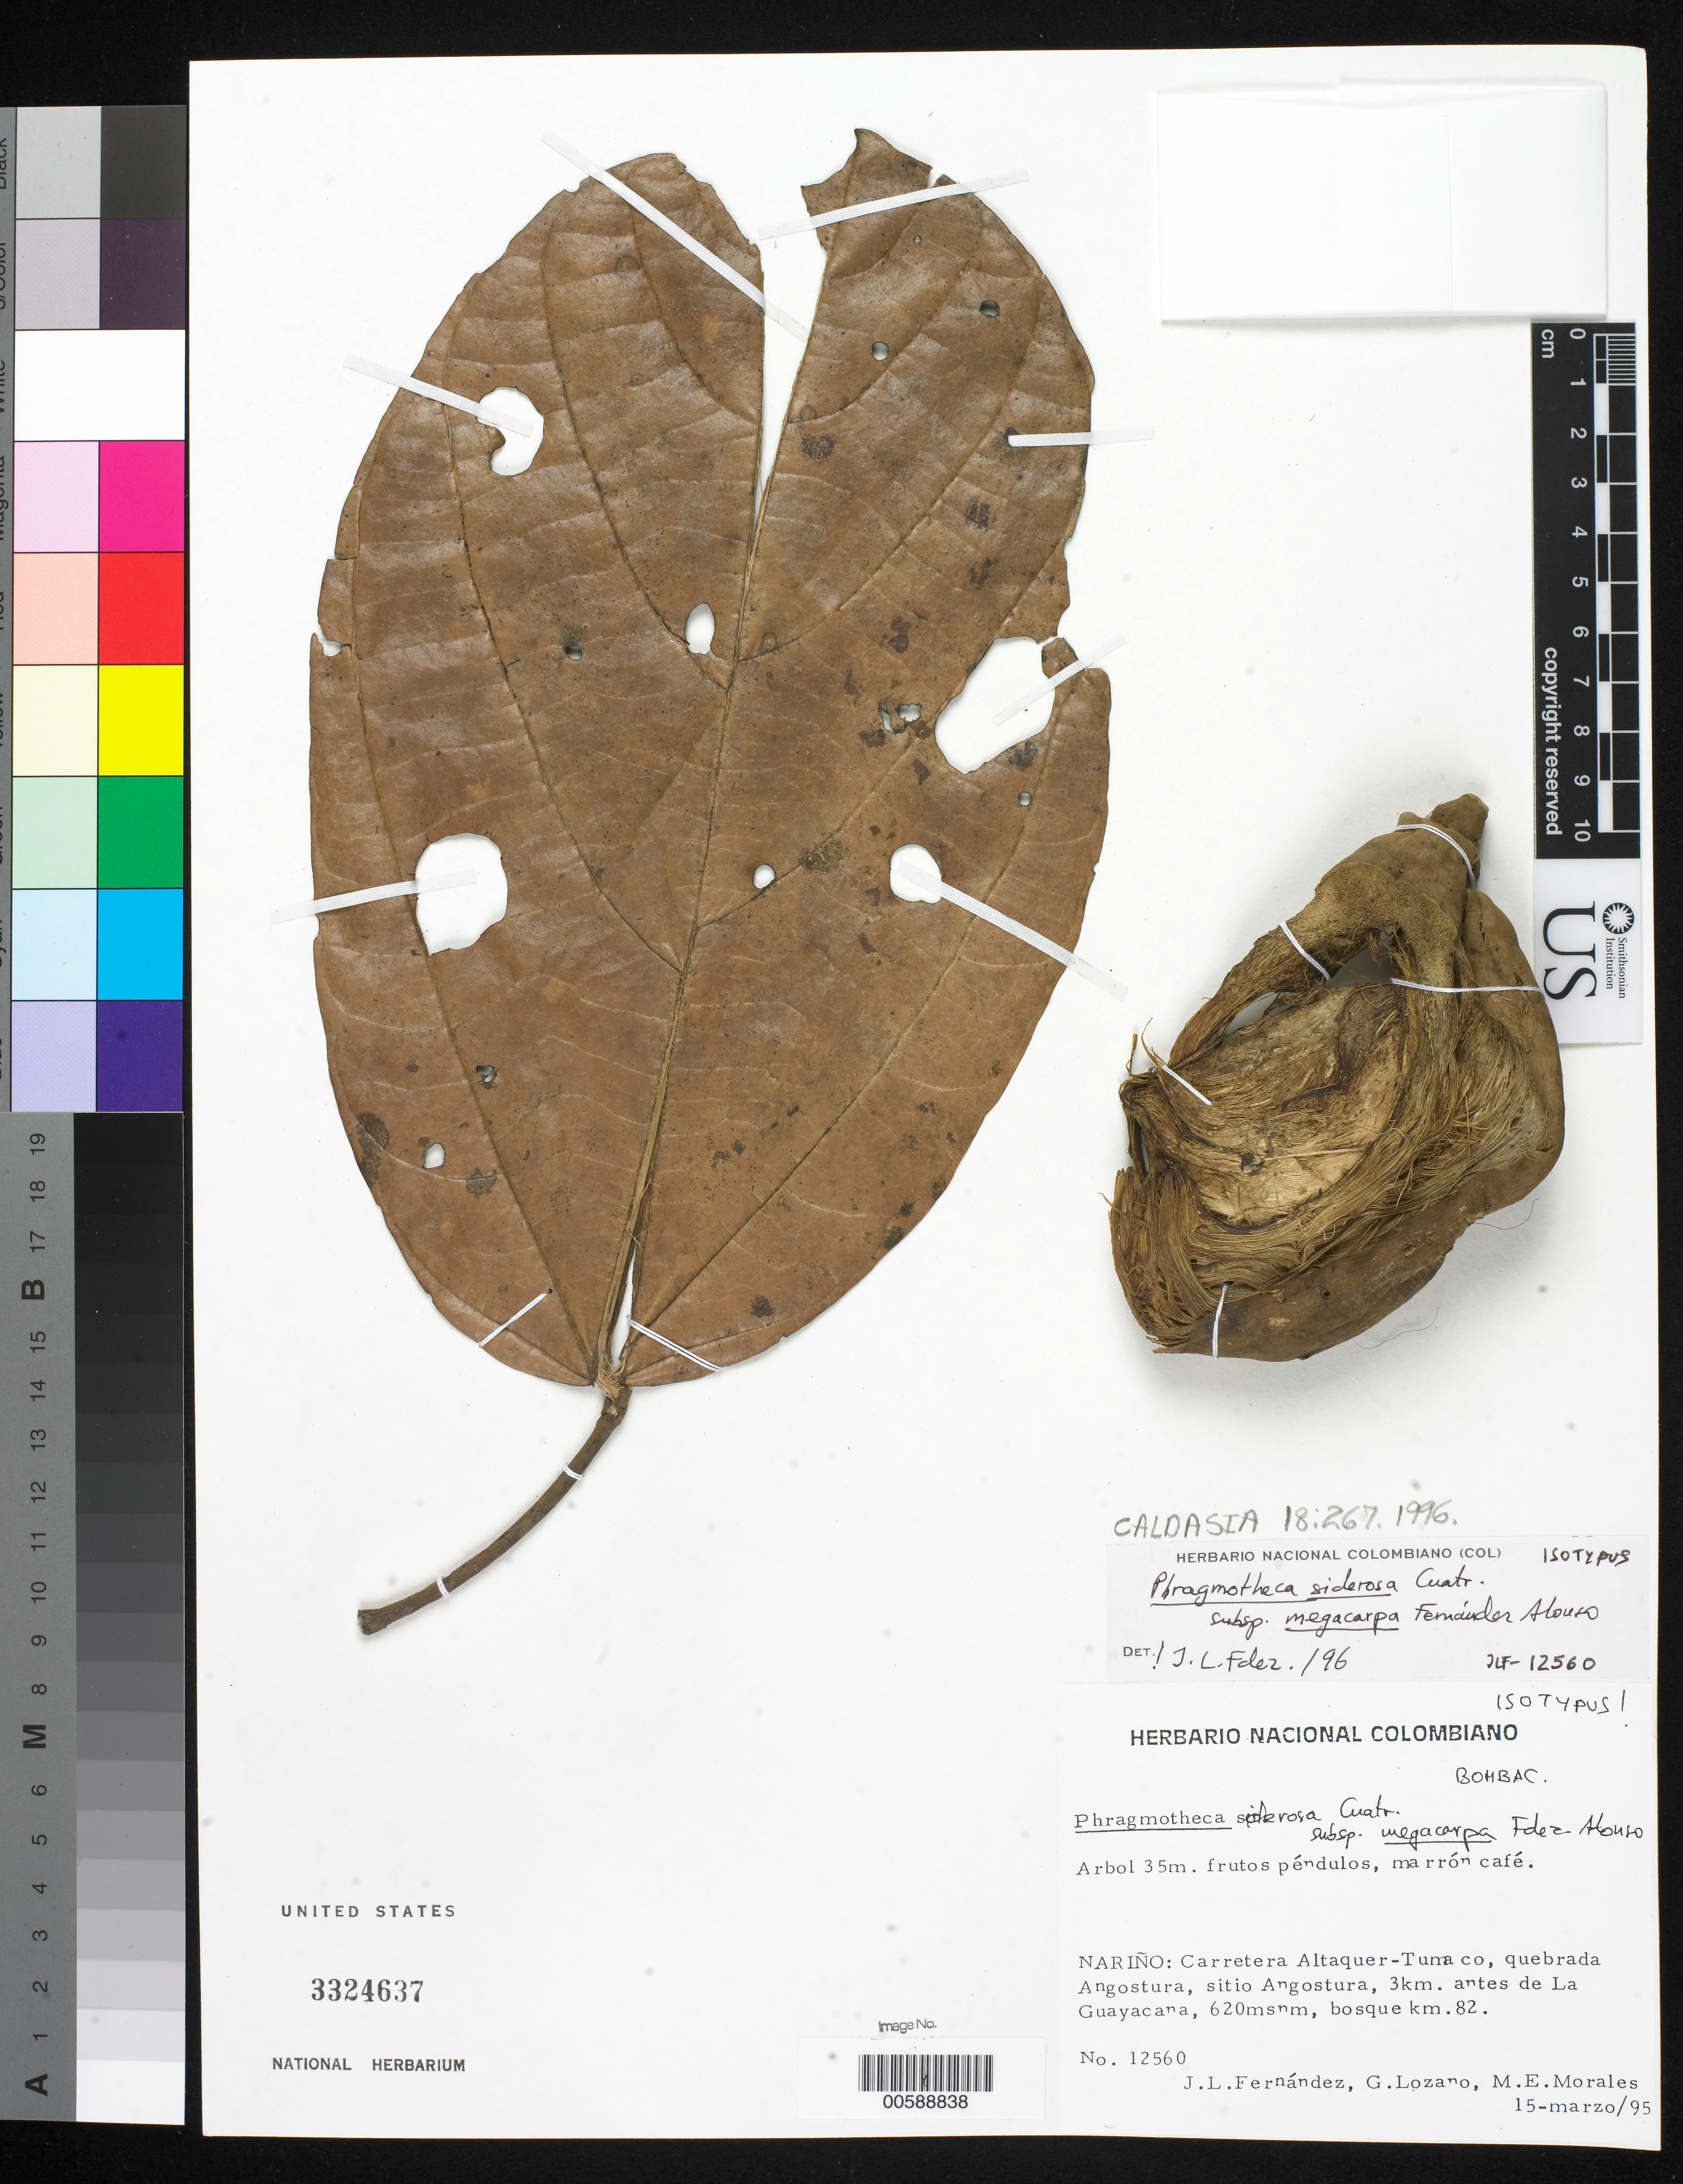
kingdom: Plantae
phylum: Tracheophyta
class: Magnoliopsida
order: Malvales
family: Malvaceae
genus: Phragmotheca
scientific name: Phragmotheca siderosa subsp. megacarpa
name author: Fern. Alonso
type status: Isotype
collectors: J. L. Fernández-Alonso, G. Lozano-Contreras & M. Morales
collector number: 12560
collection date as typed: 15 Mar 1995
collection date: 1995-03-15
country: Colombia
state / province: Nariño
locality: Carretera Altaquer - Tumaco, Quebrada Angostura, Sitio Angostura, 3 km antes de la Guaya Cana.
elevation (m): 620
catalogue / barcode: US 3324637